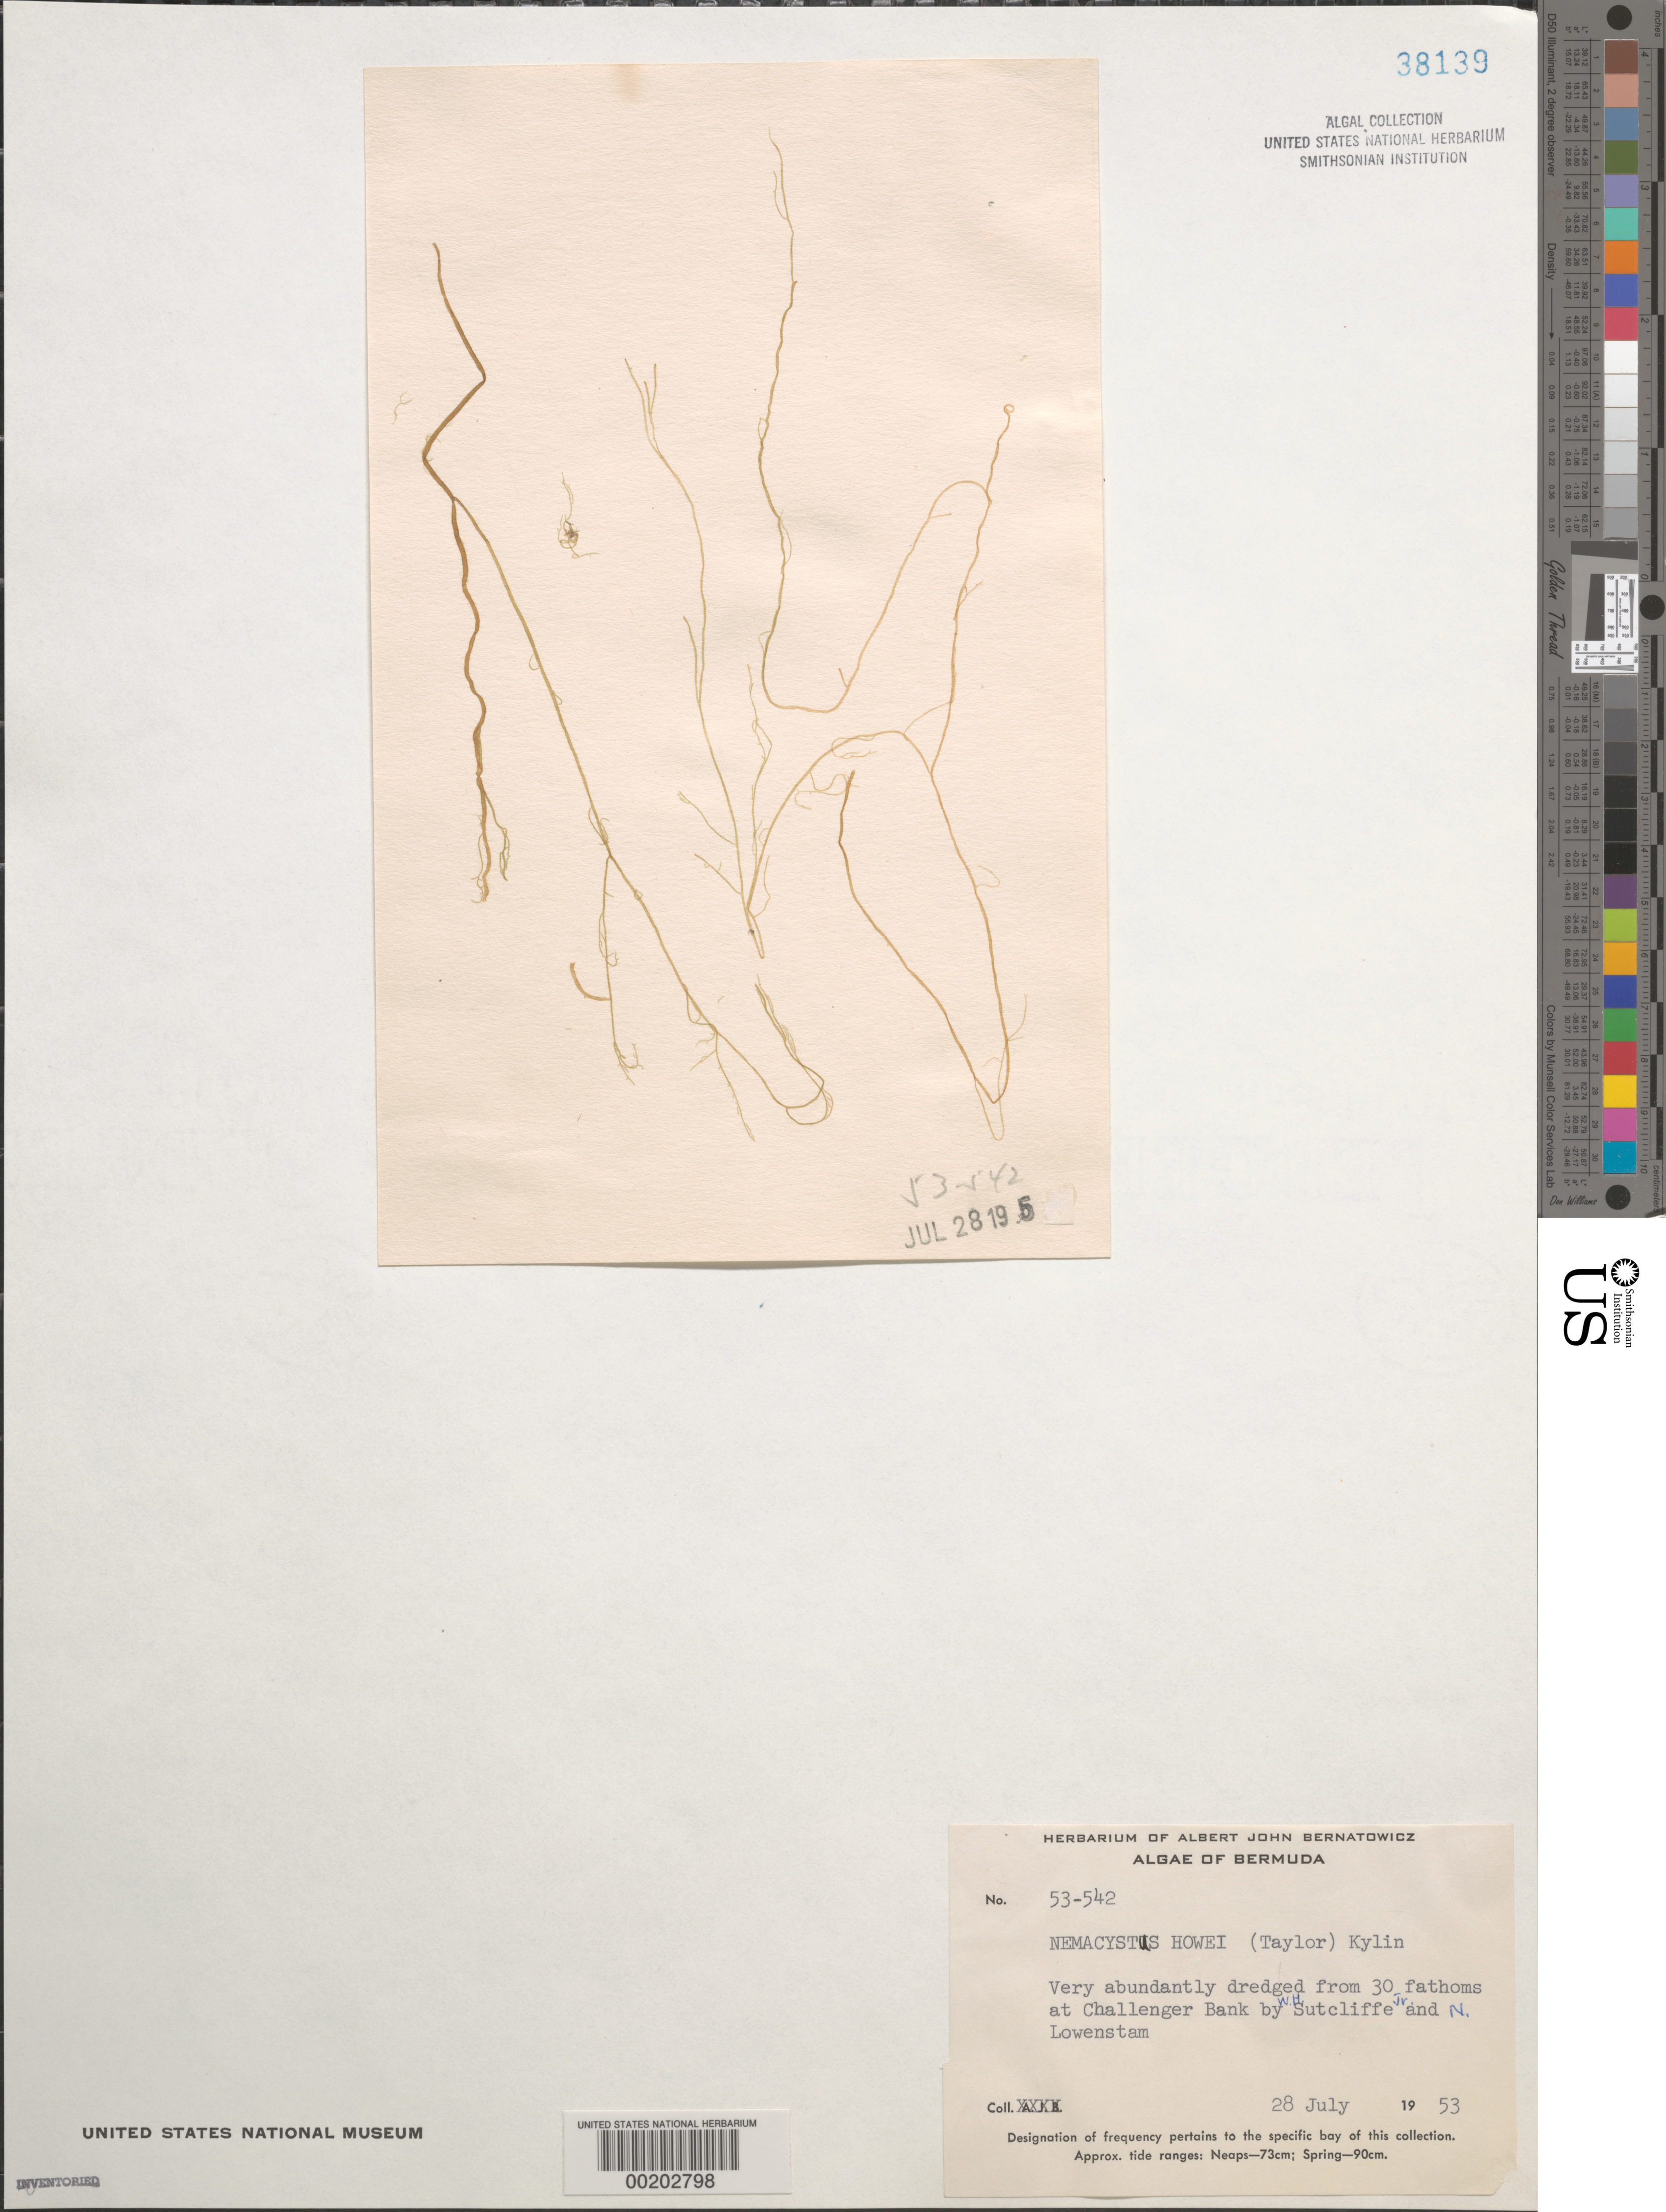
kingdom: Chromista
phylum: Ochrophyta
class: Phaeophyceae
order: Ectocarpales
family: Chordariaceae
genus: Nemacystus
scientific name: Nemacystus howei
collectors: W. Sutcliffe & N. Lowenstam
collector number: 53-542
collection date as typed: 28 Jul 1953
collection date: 1953-07-28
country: Bermuda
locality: Challenger Bank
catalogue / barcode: US 38139